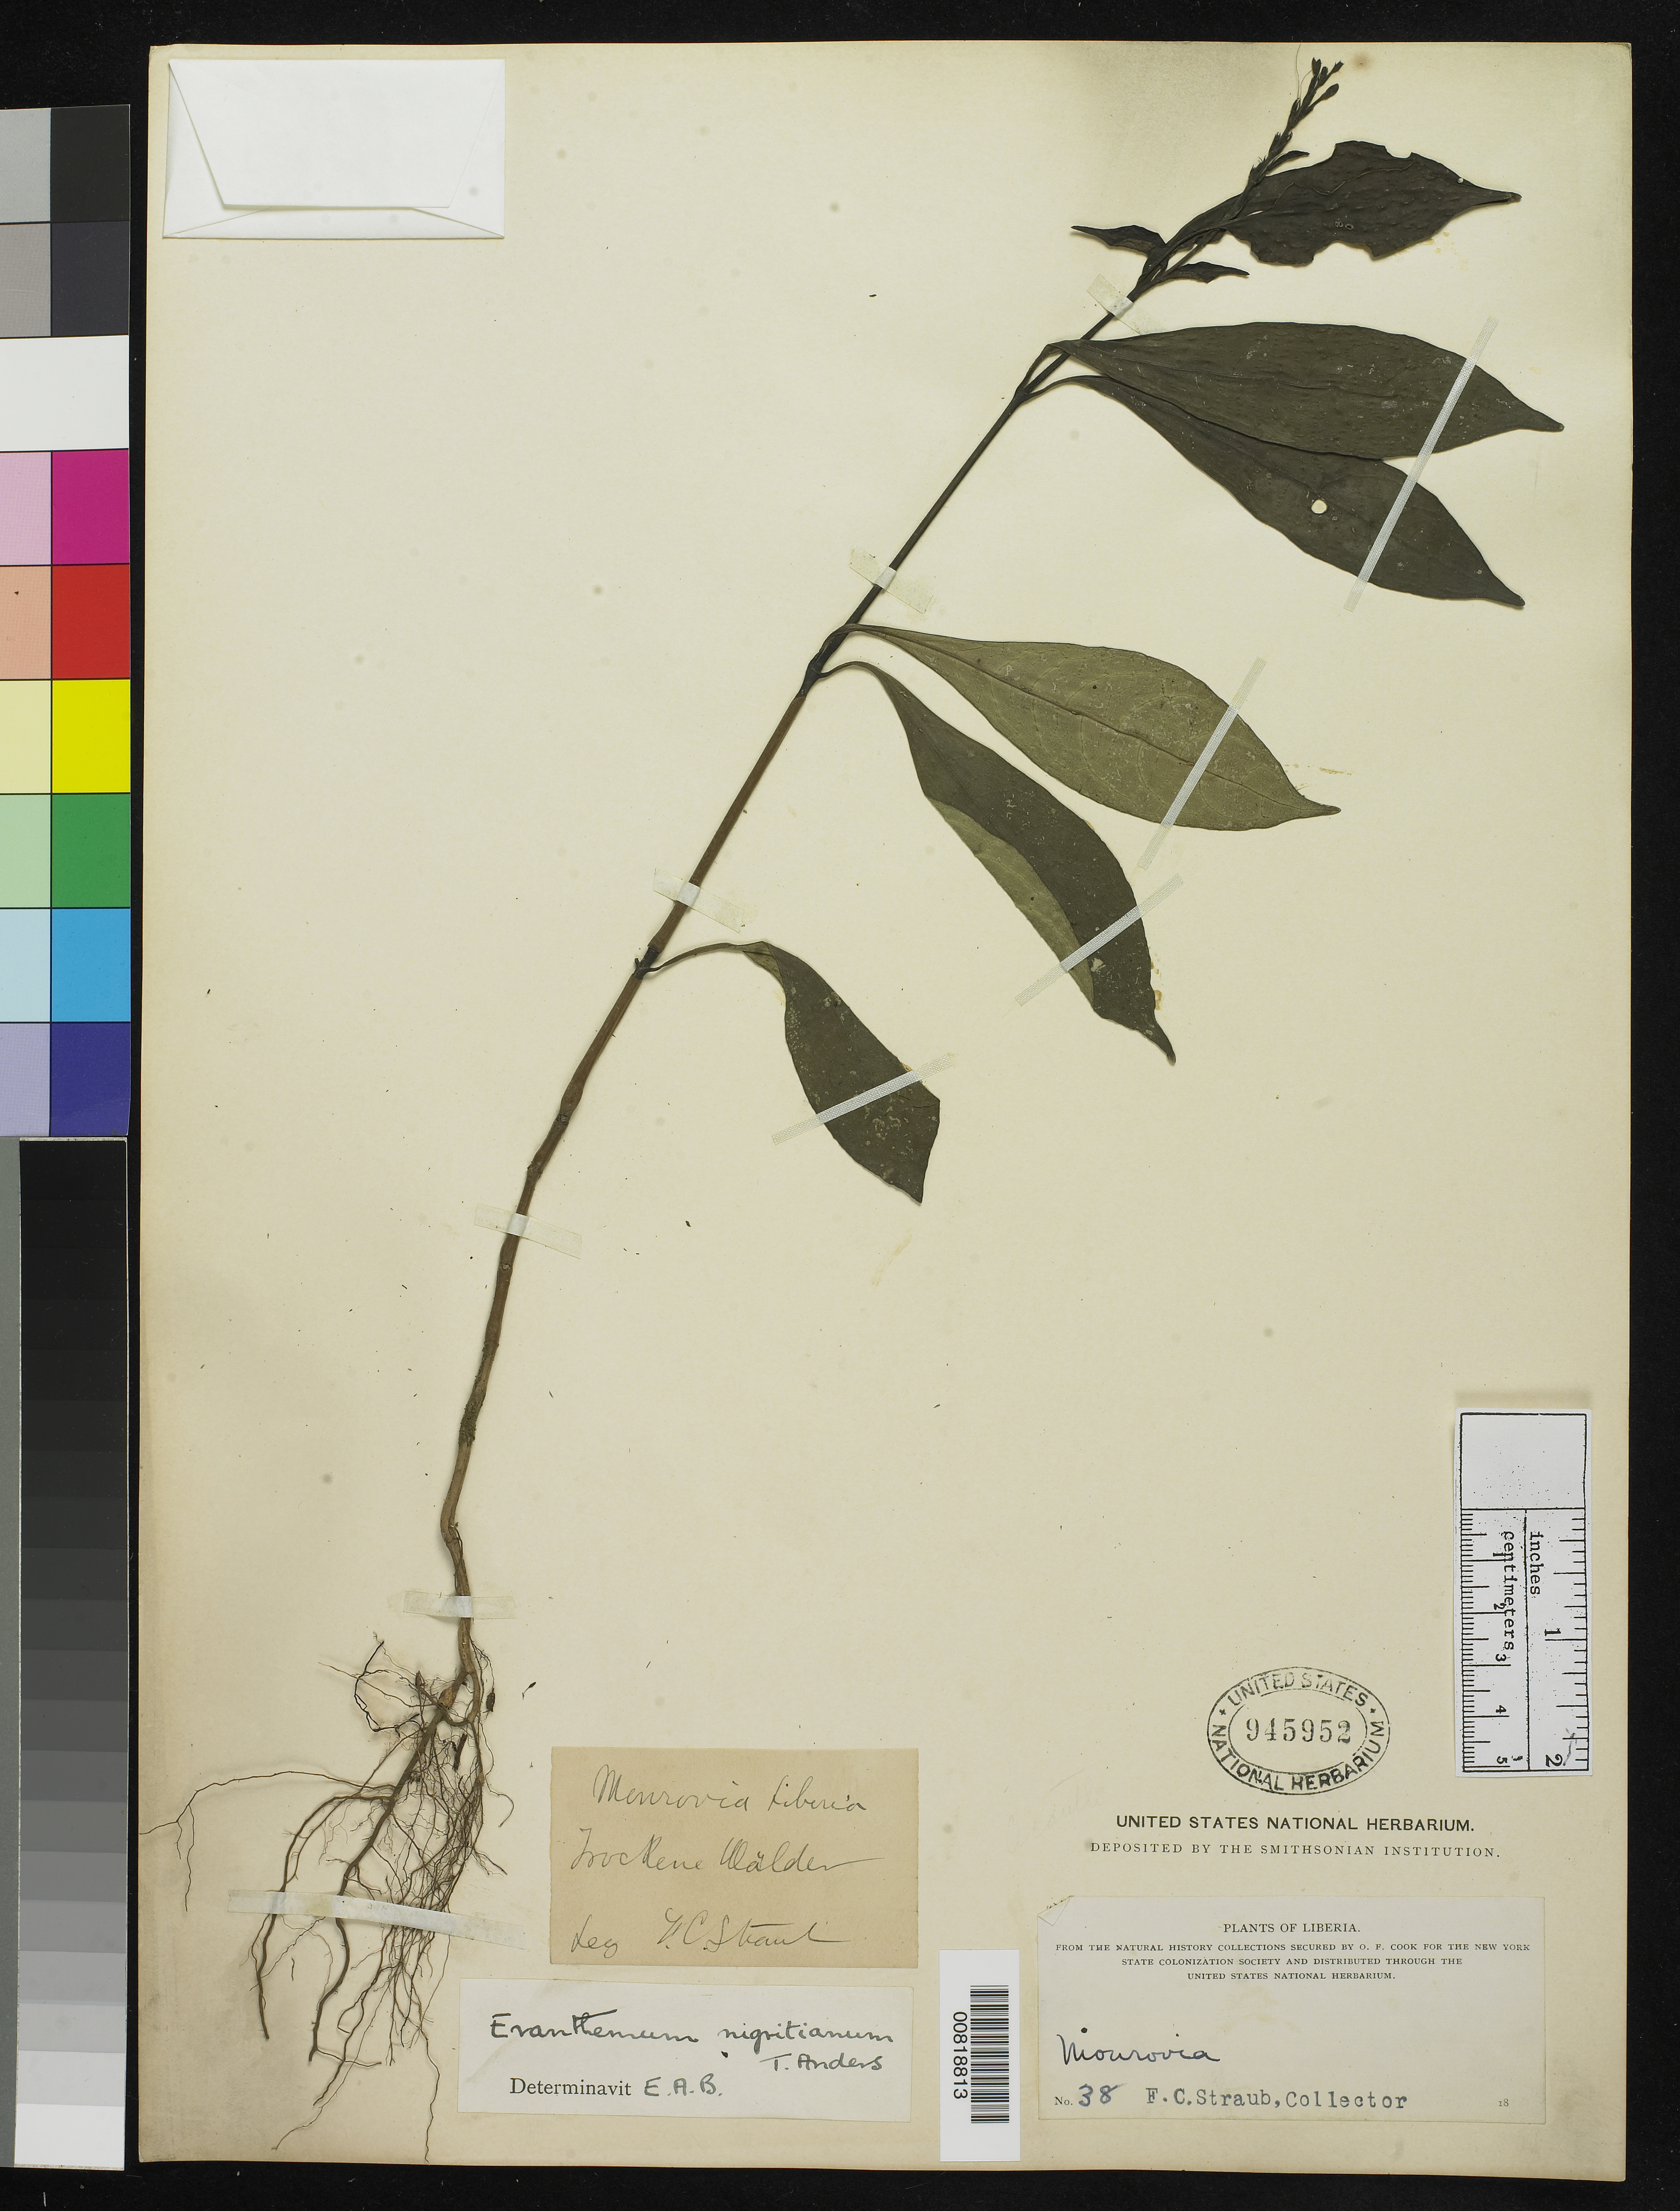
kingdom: Plantae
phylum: Tracheophyta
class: Magnoliopsida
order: Lamiales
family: Acanthaceae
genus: Eranthemum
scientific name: Eranthemum nigritanum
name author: T. Anderson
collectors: F. Straub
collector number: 38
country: Liberia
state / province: Montserrado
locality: Monrovia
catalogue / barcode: US 945952